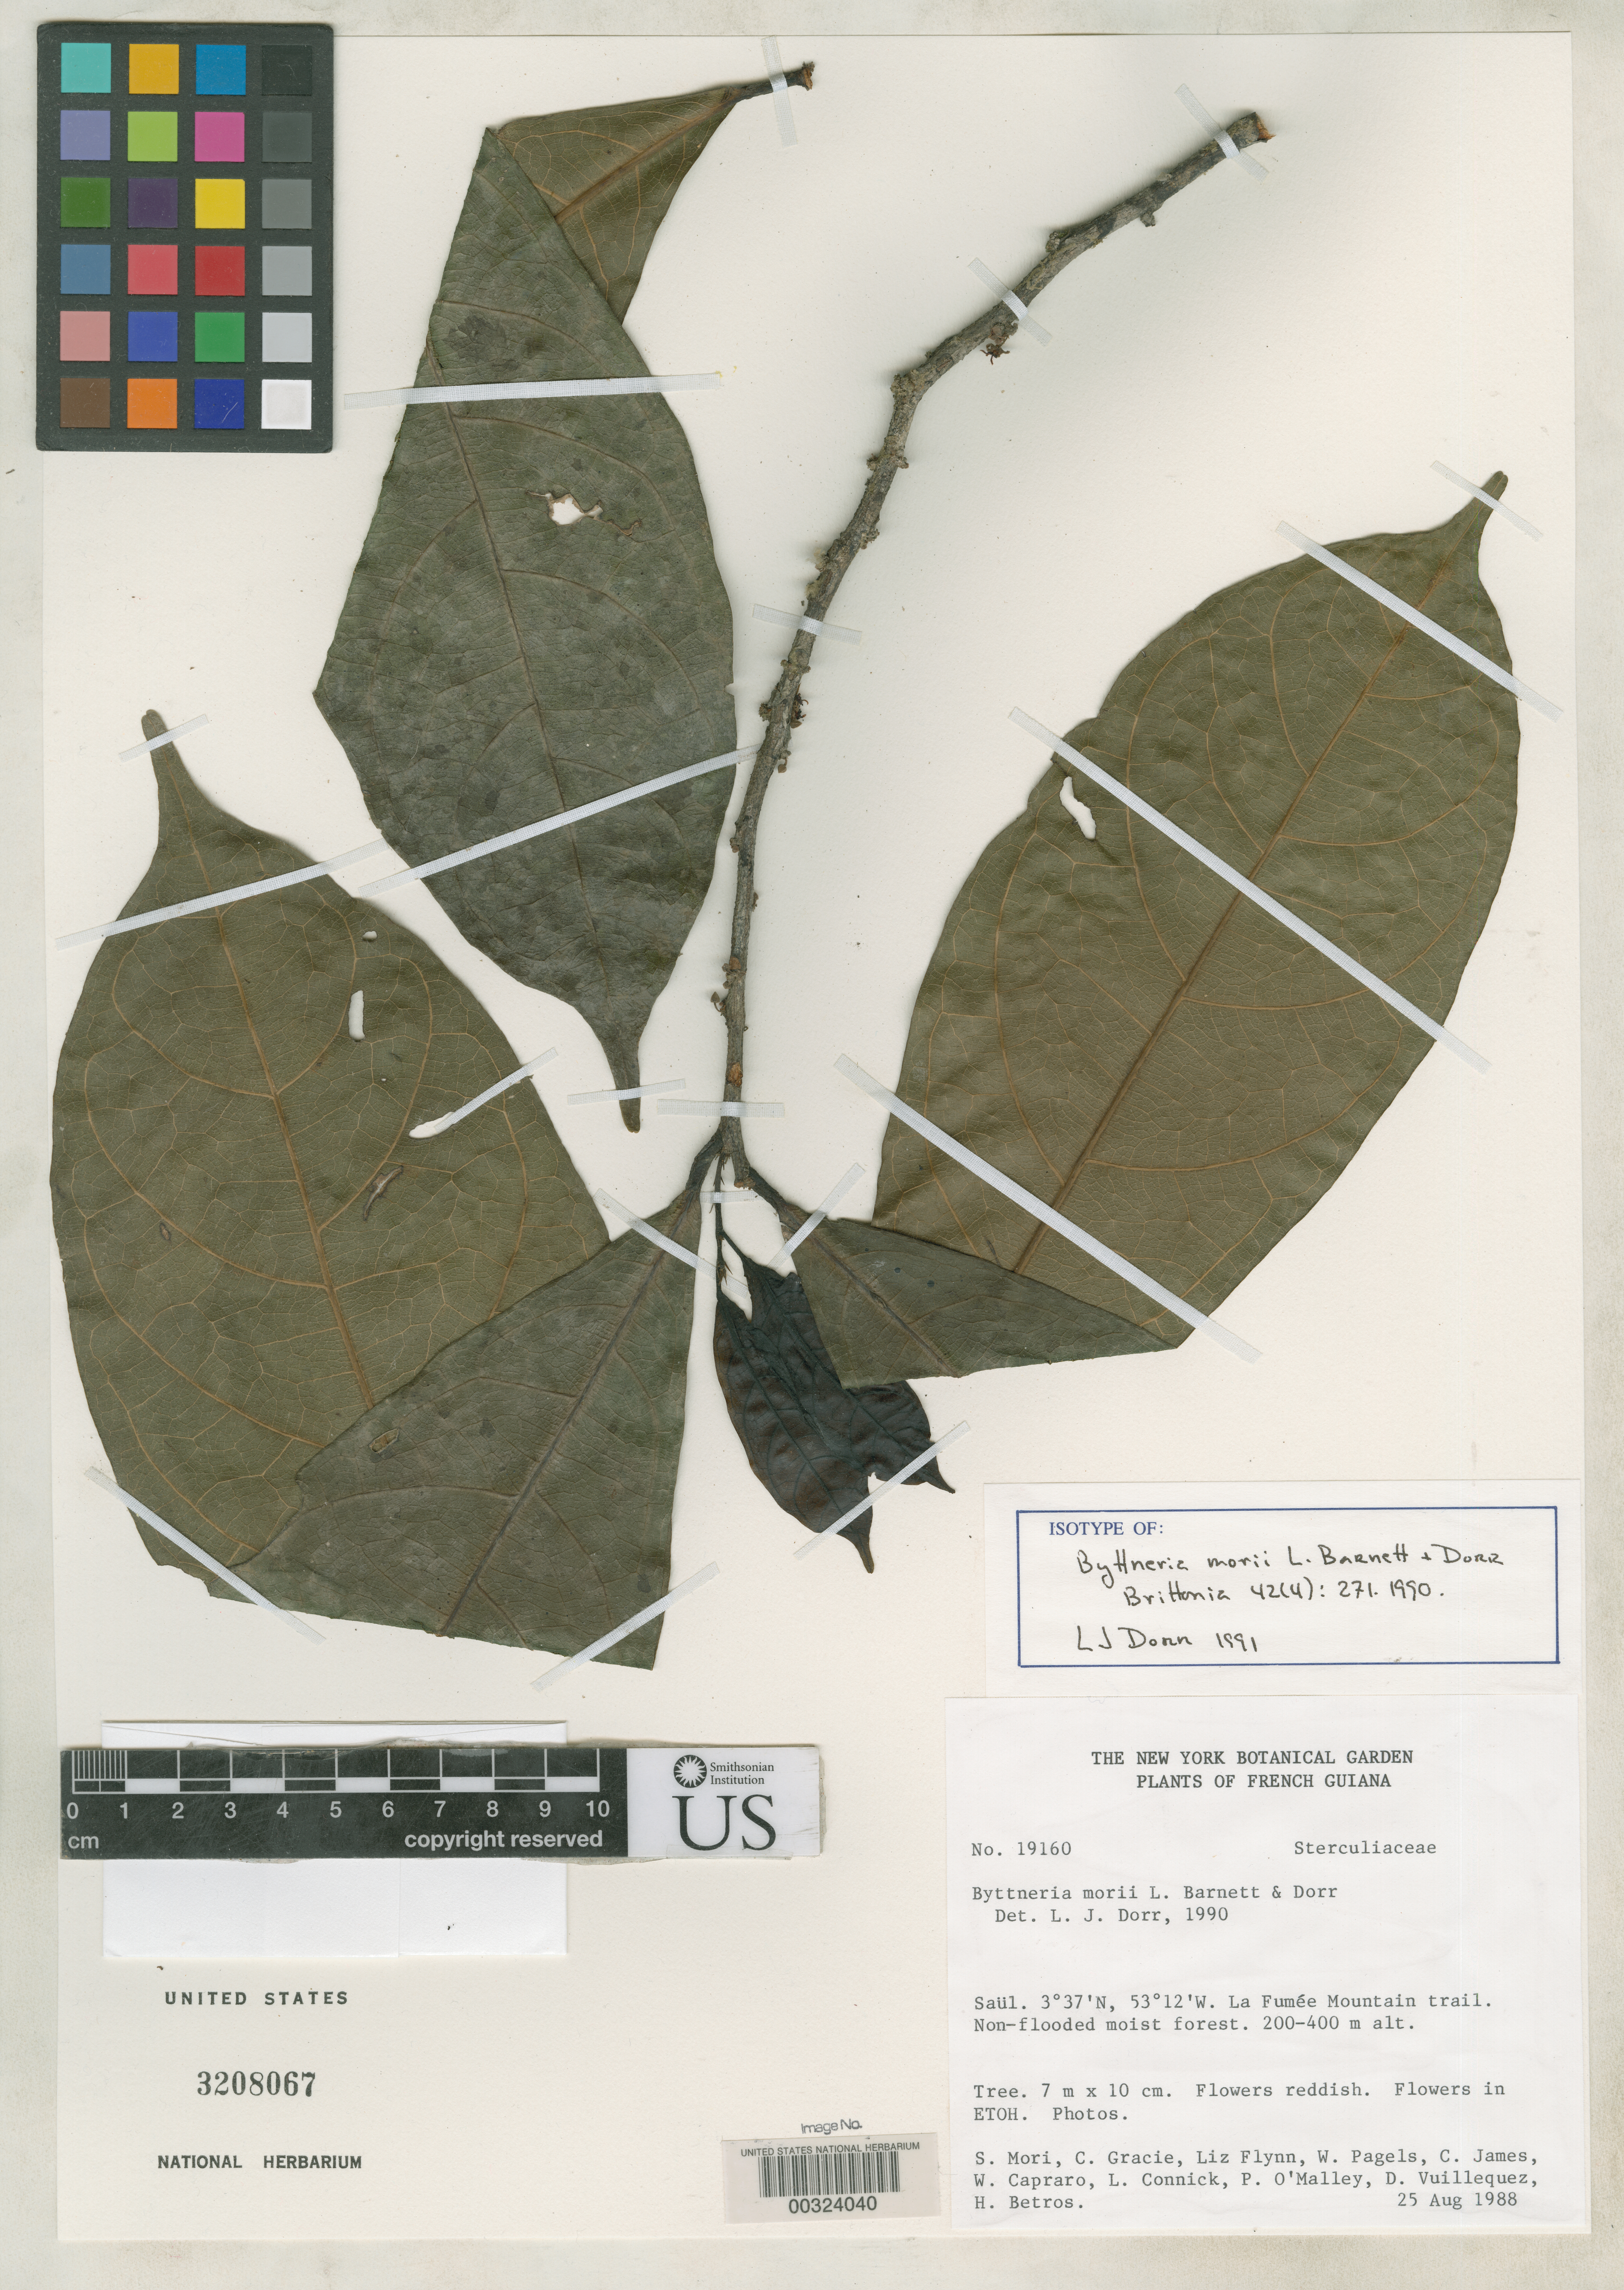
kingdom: Plantae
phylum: Tracheophyta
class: Magnoliopsida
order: Malvales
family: Malvaceae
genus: Byttneria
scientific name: Byttneria morii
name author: L.C. Barnett & Dorr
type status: Isotype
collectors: S. Mori, C. A. Gracie, L. Flynn, C. James, L. Connick & D. Vuillequez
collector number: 19160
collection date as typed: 25 Aug 1988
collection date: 1988-08-25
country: French Guiana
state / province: Inini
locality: Saul, La Fumee Mountain trail.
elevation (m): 200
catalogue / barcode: US 3208067